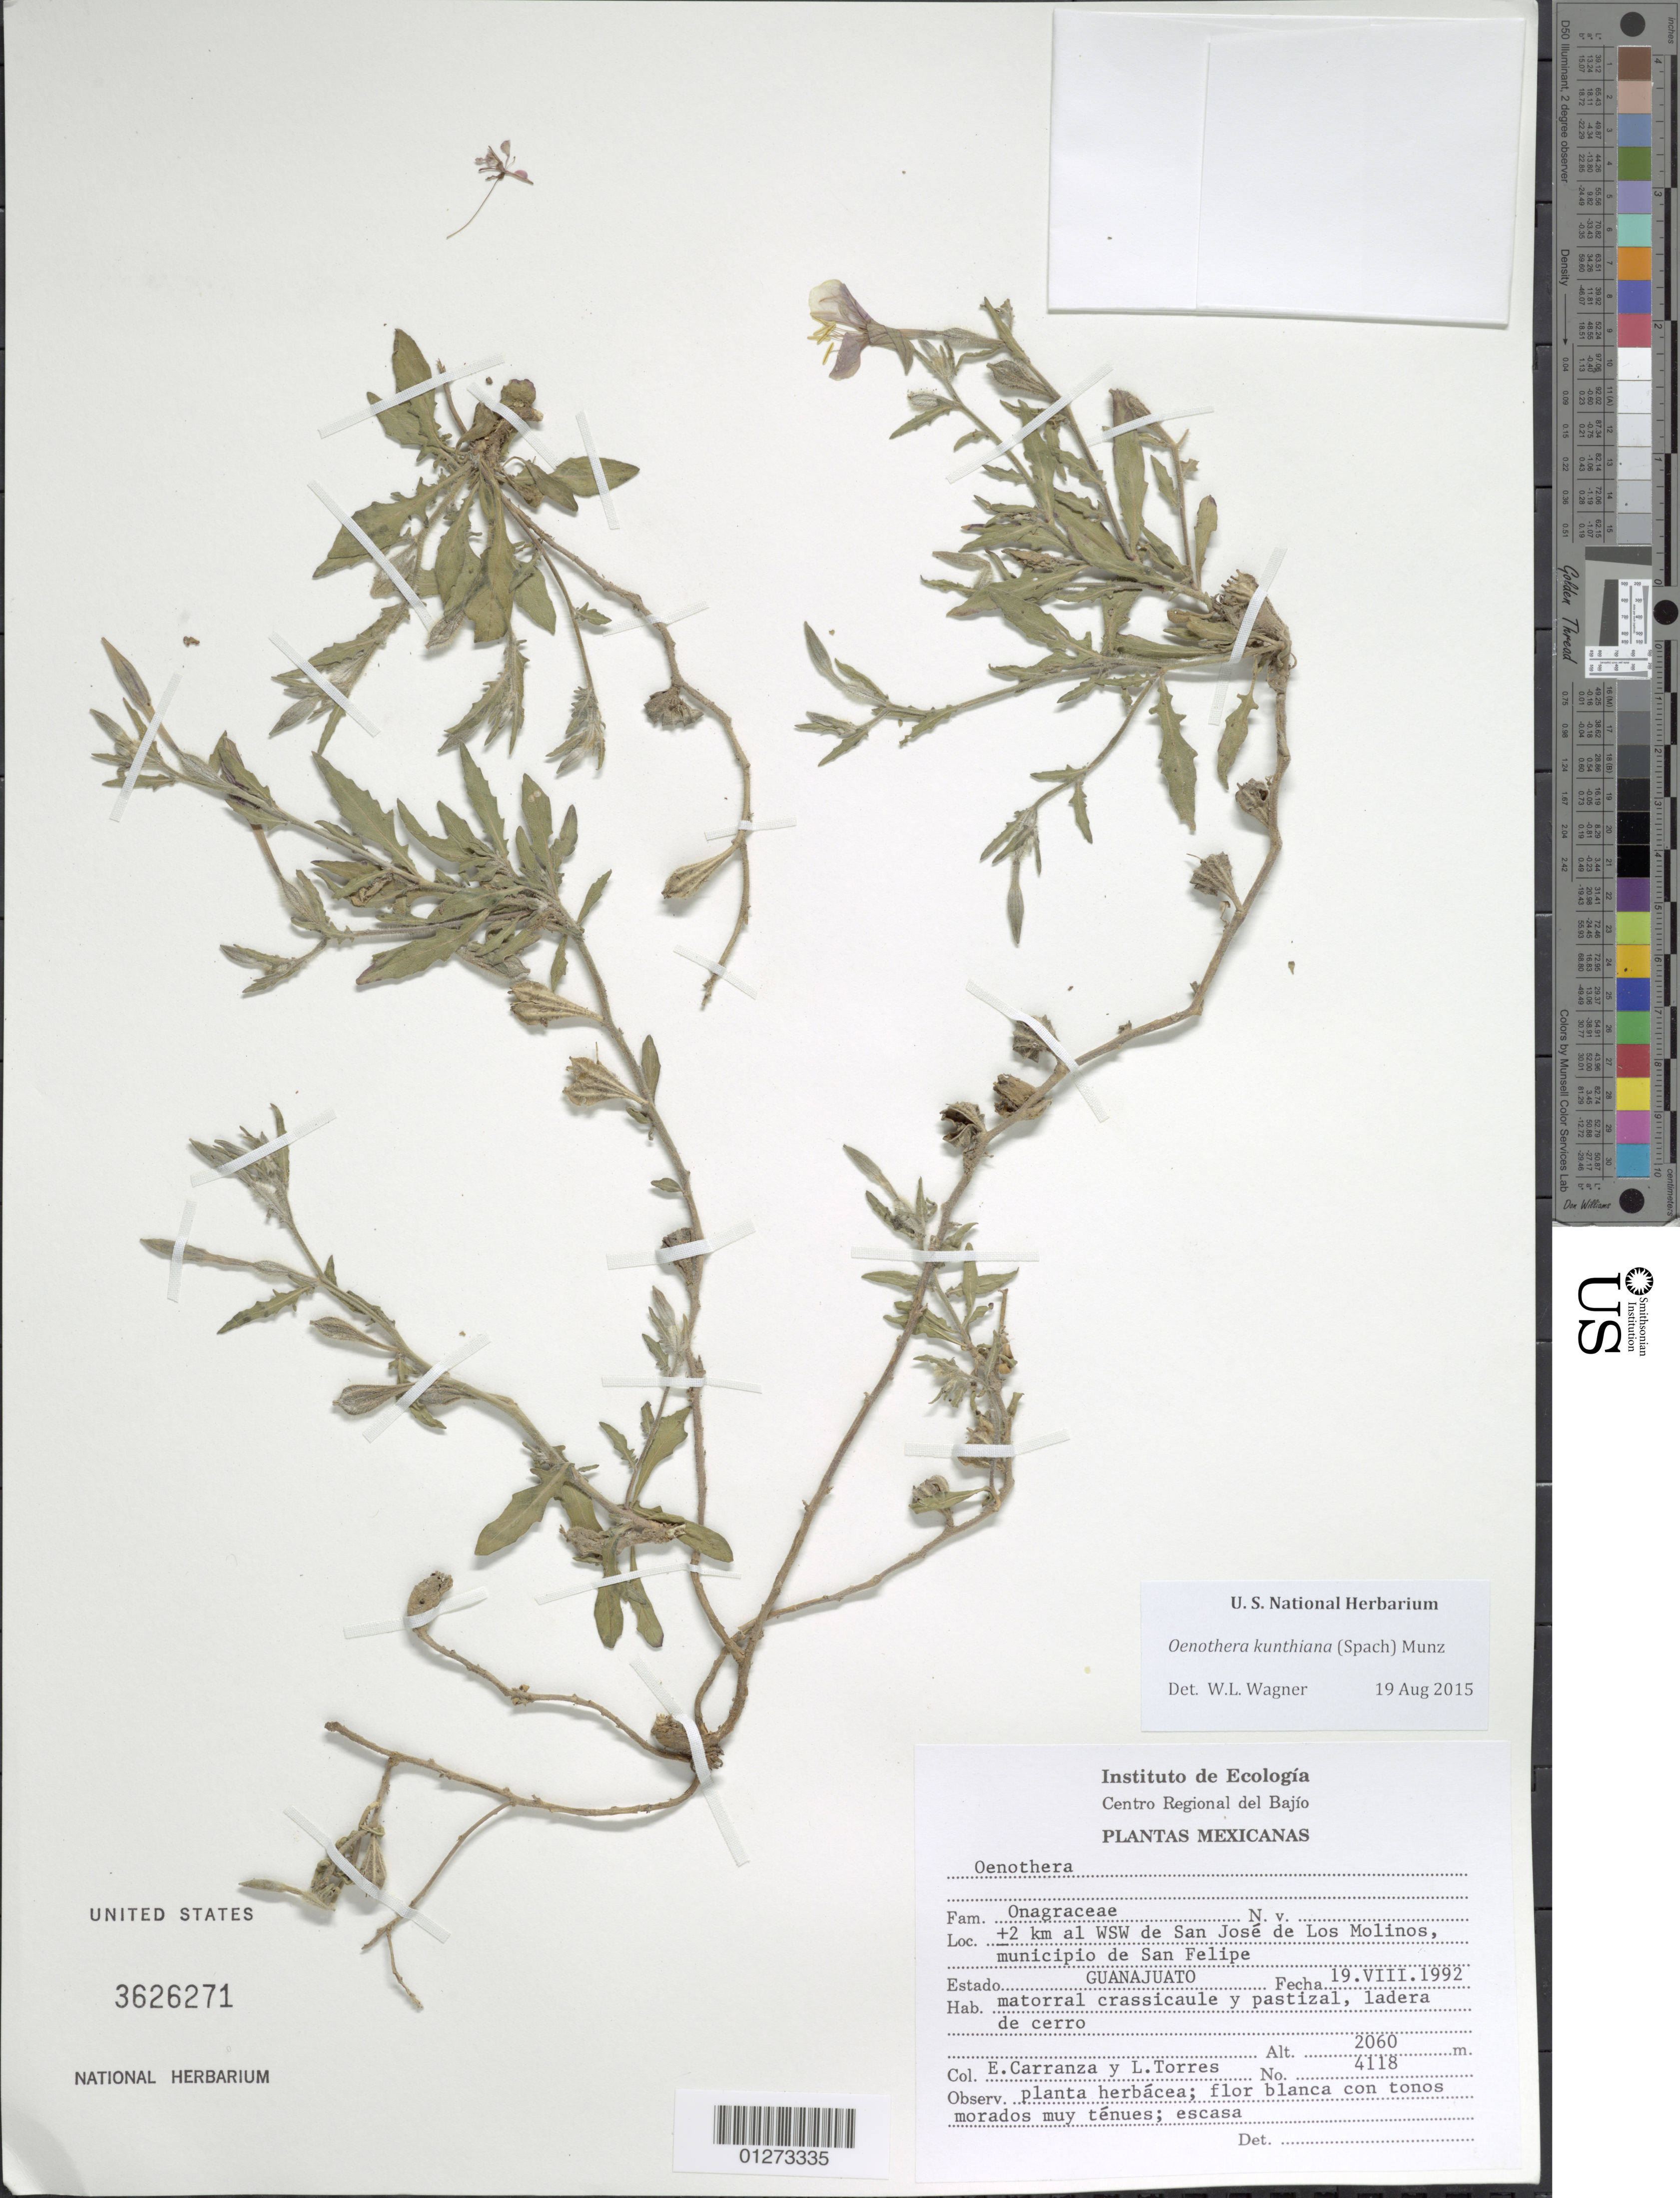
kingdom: Plantae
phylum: Tracheophyta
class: Magnoliopsida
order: Myrtales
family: Onagraceae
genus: Oenothera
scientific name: Oenothera kunthiana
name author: (Spach) Munz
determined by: Wagner, W. L., (BOT), Smithsonian Institution - National Museum of Natural History (UNITED STATES)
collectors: E. Carranza & L. Torres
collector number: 4118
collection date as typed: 19.VIII.1992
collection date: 1992-08-19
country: Mexico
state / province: Guanajuato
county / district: San Felipe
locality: approx. 2 km al WSW de San Jose de Los Molinos.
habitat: Matorral crassicaule y pastizal, ladera de derro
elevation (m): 2060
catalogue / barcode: US 3626271